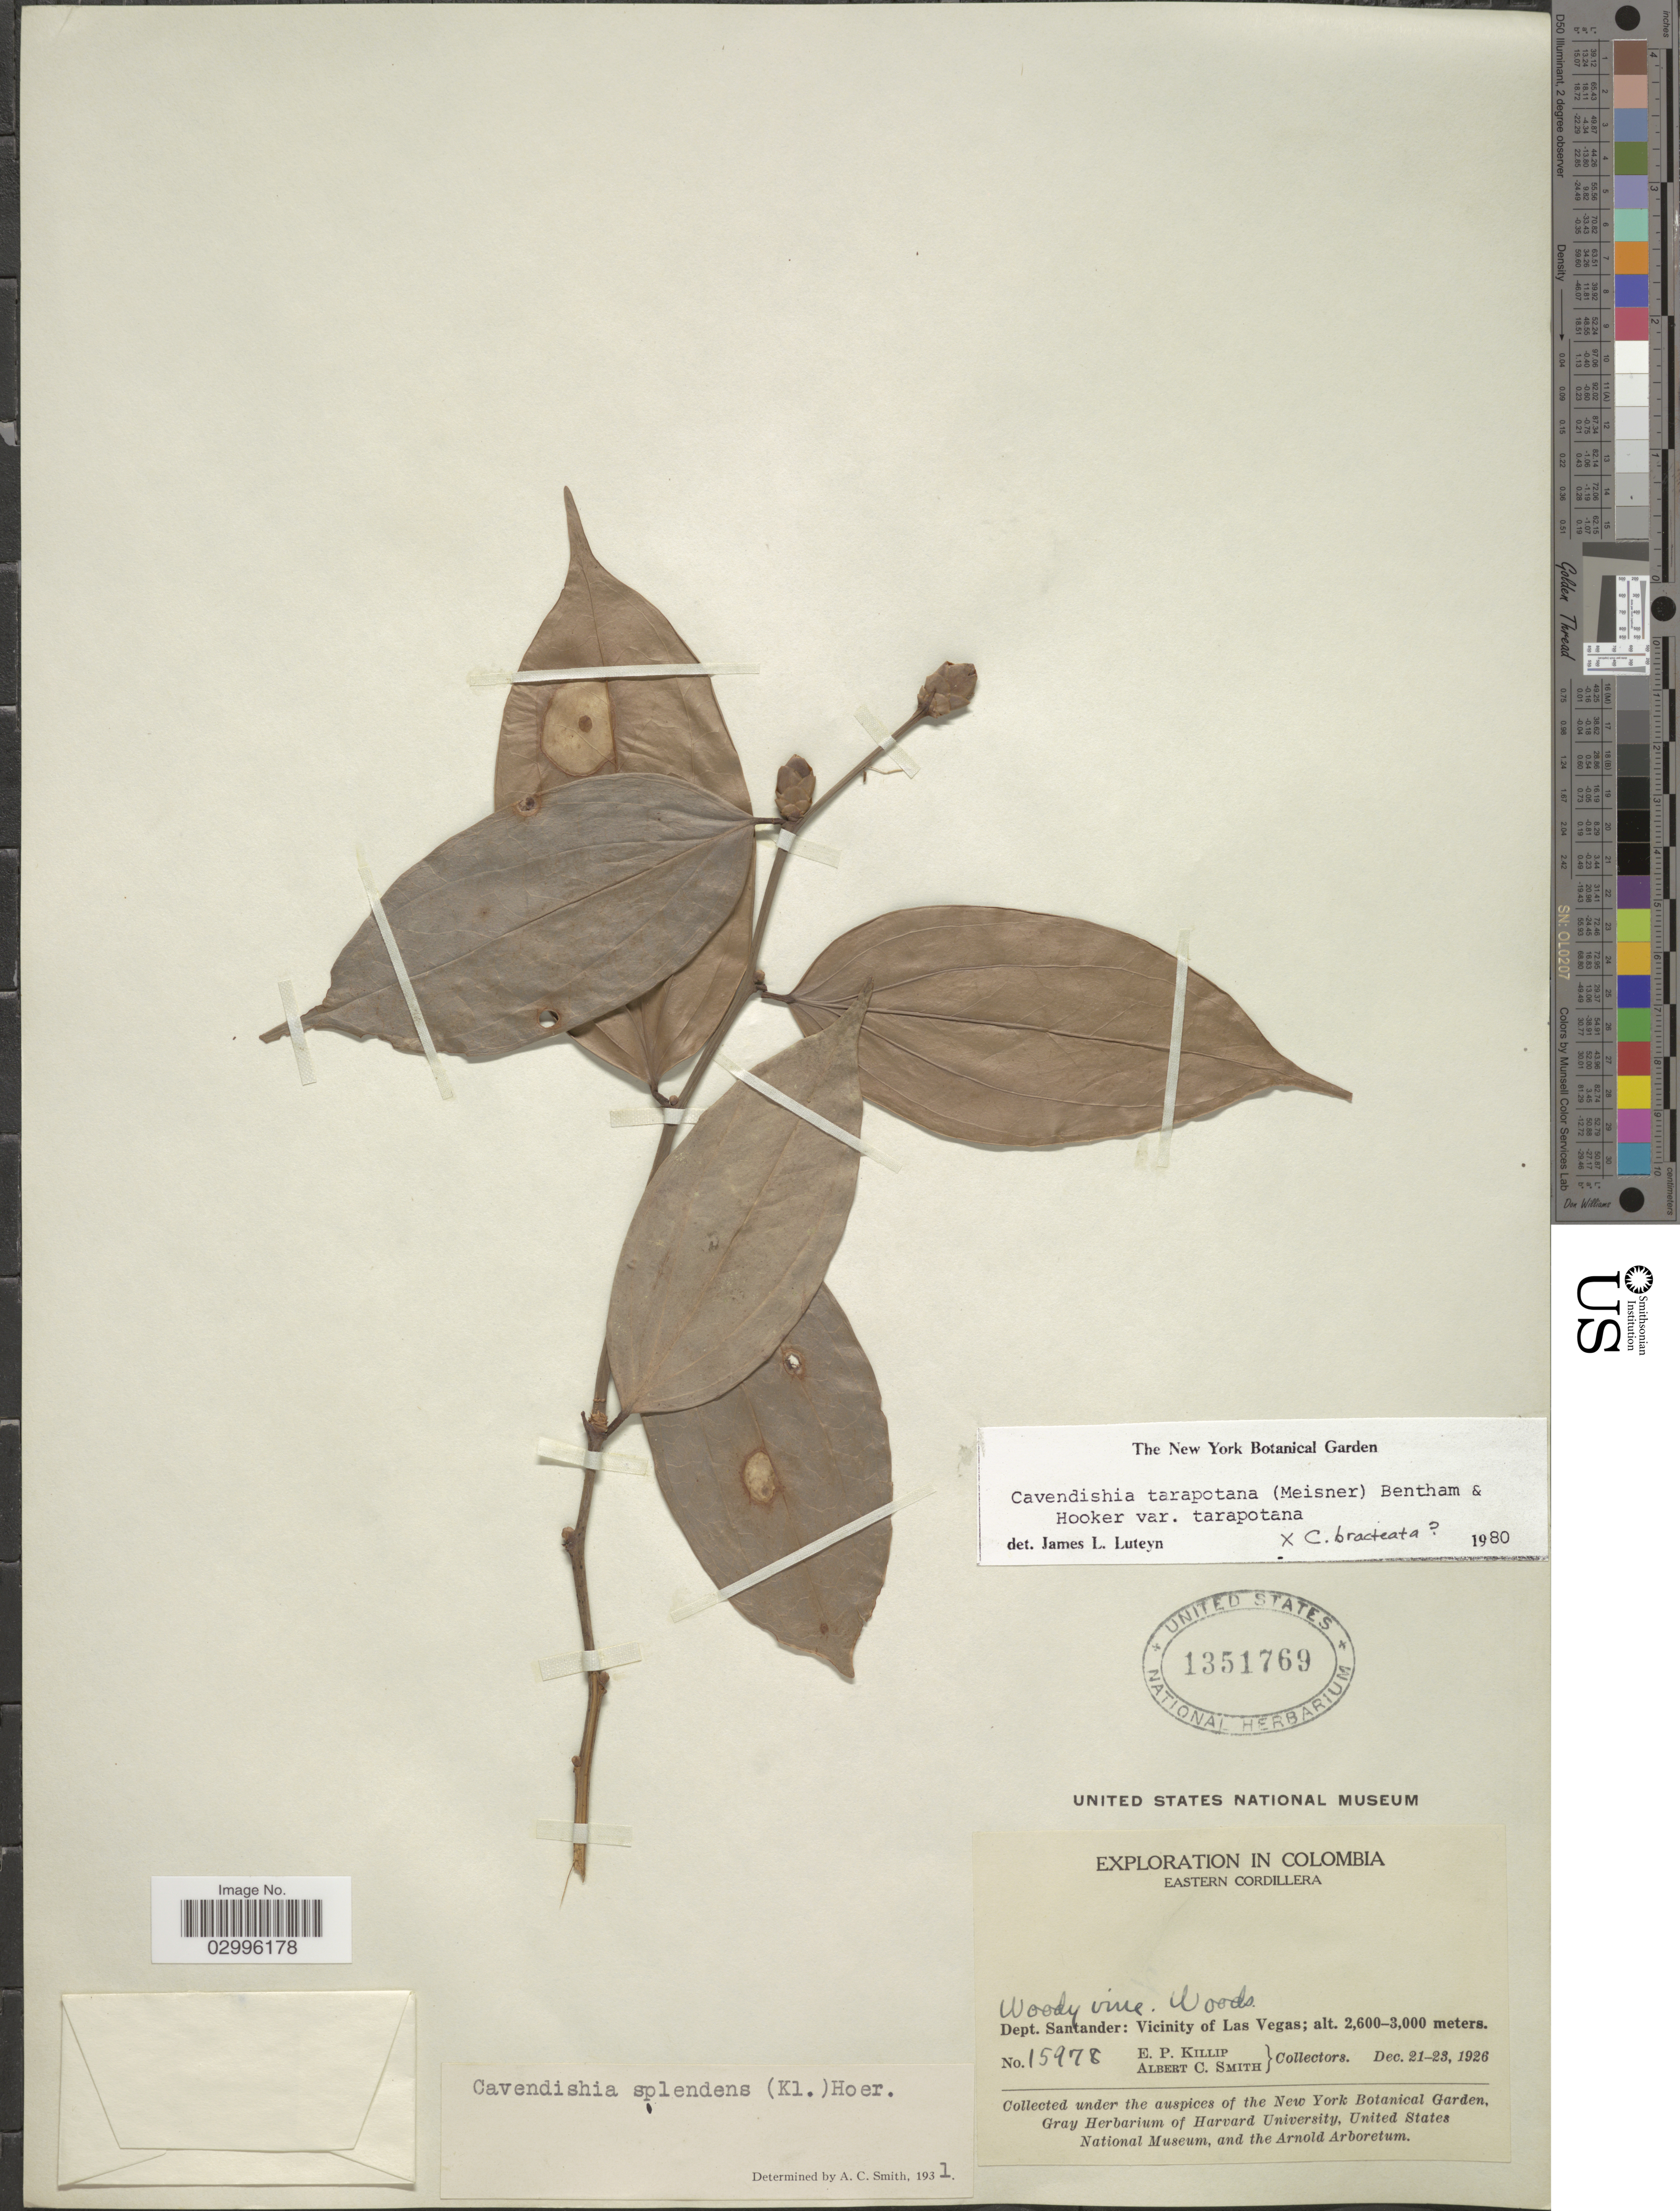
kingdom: Plantae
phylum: Tracheophyta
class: Magnoliopsida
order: Ericales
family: Ericaceae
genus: Cavendishia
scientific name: Cavendishia tarapotana var. tarapotana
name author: (Meisn.) Benth. & Hook.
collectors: E. P. Killip & A. C. Smith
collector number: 15978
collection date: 1926-12-21/1926-12-23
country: Colombia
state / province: Santander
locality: Eastern Cordillera. Dept. Santander: Vicinity of Las Vegas.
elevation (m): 2600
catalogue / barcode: US 1351769